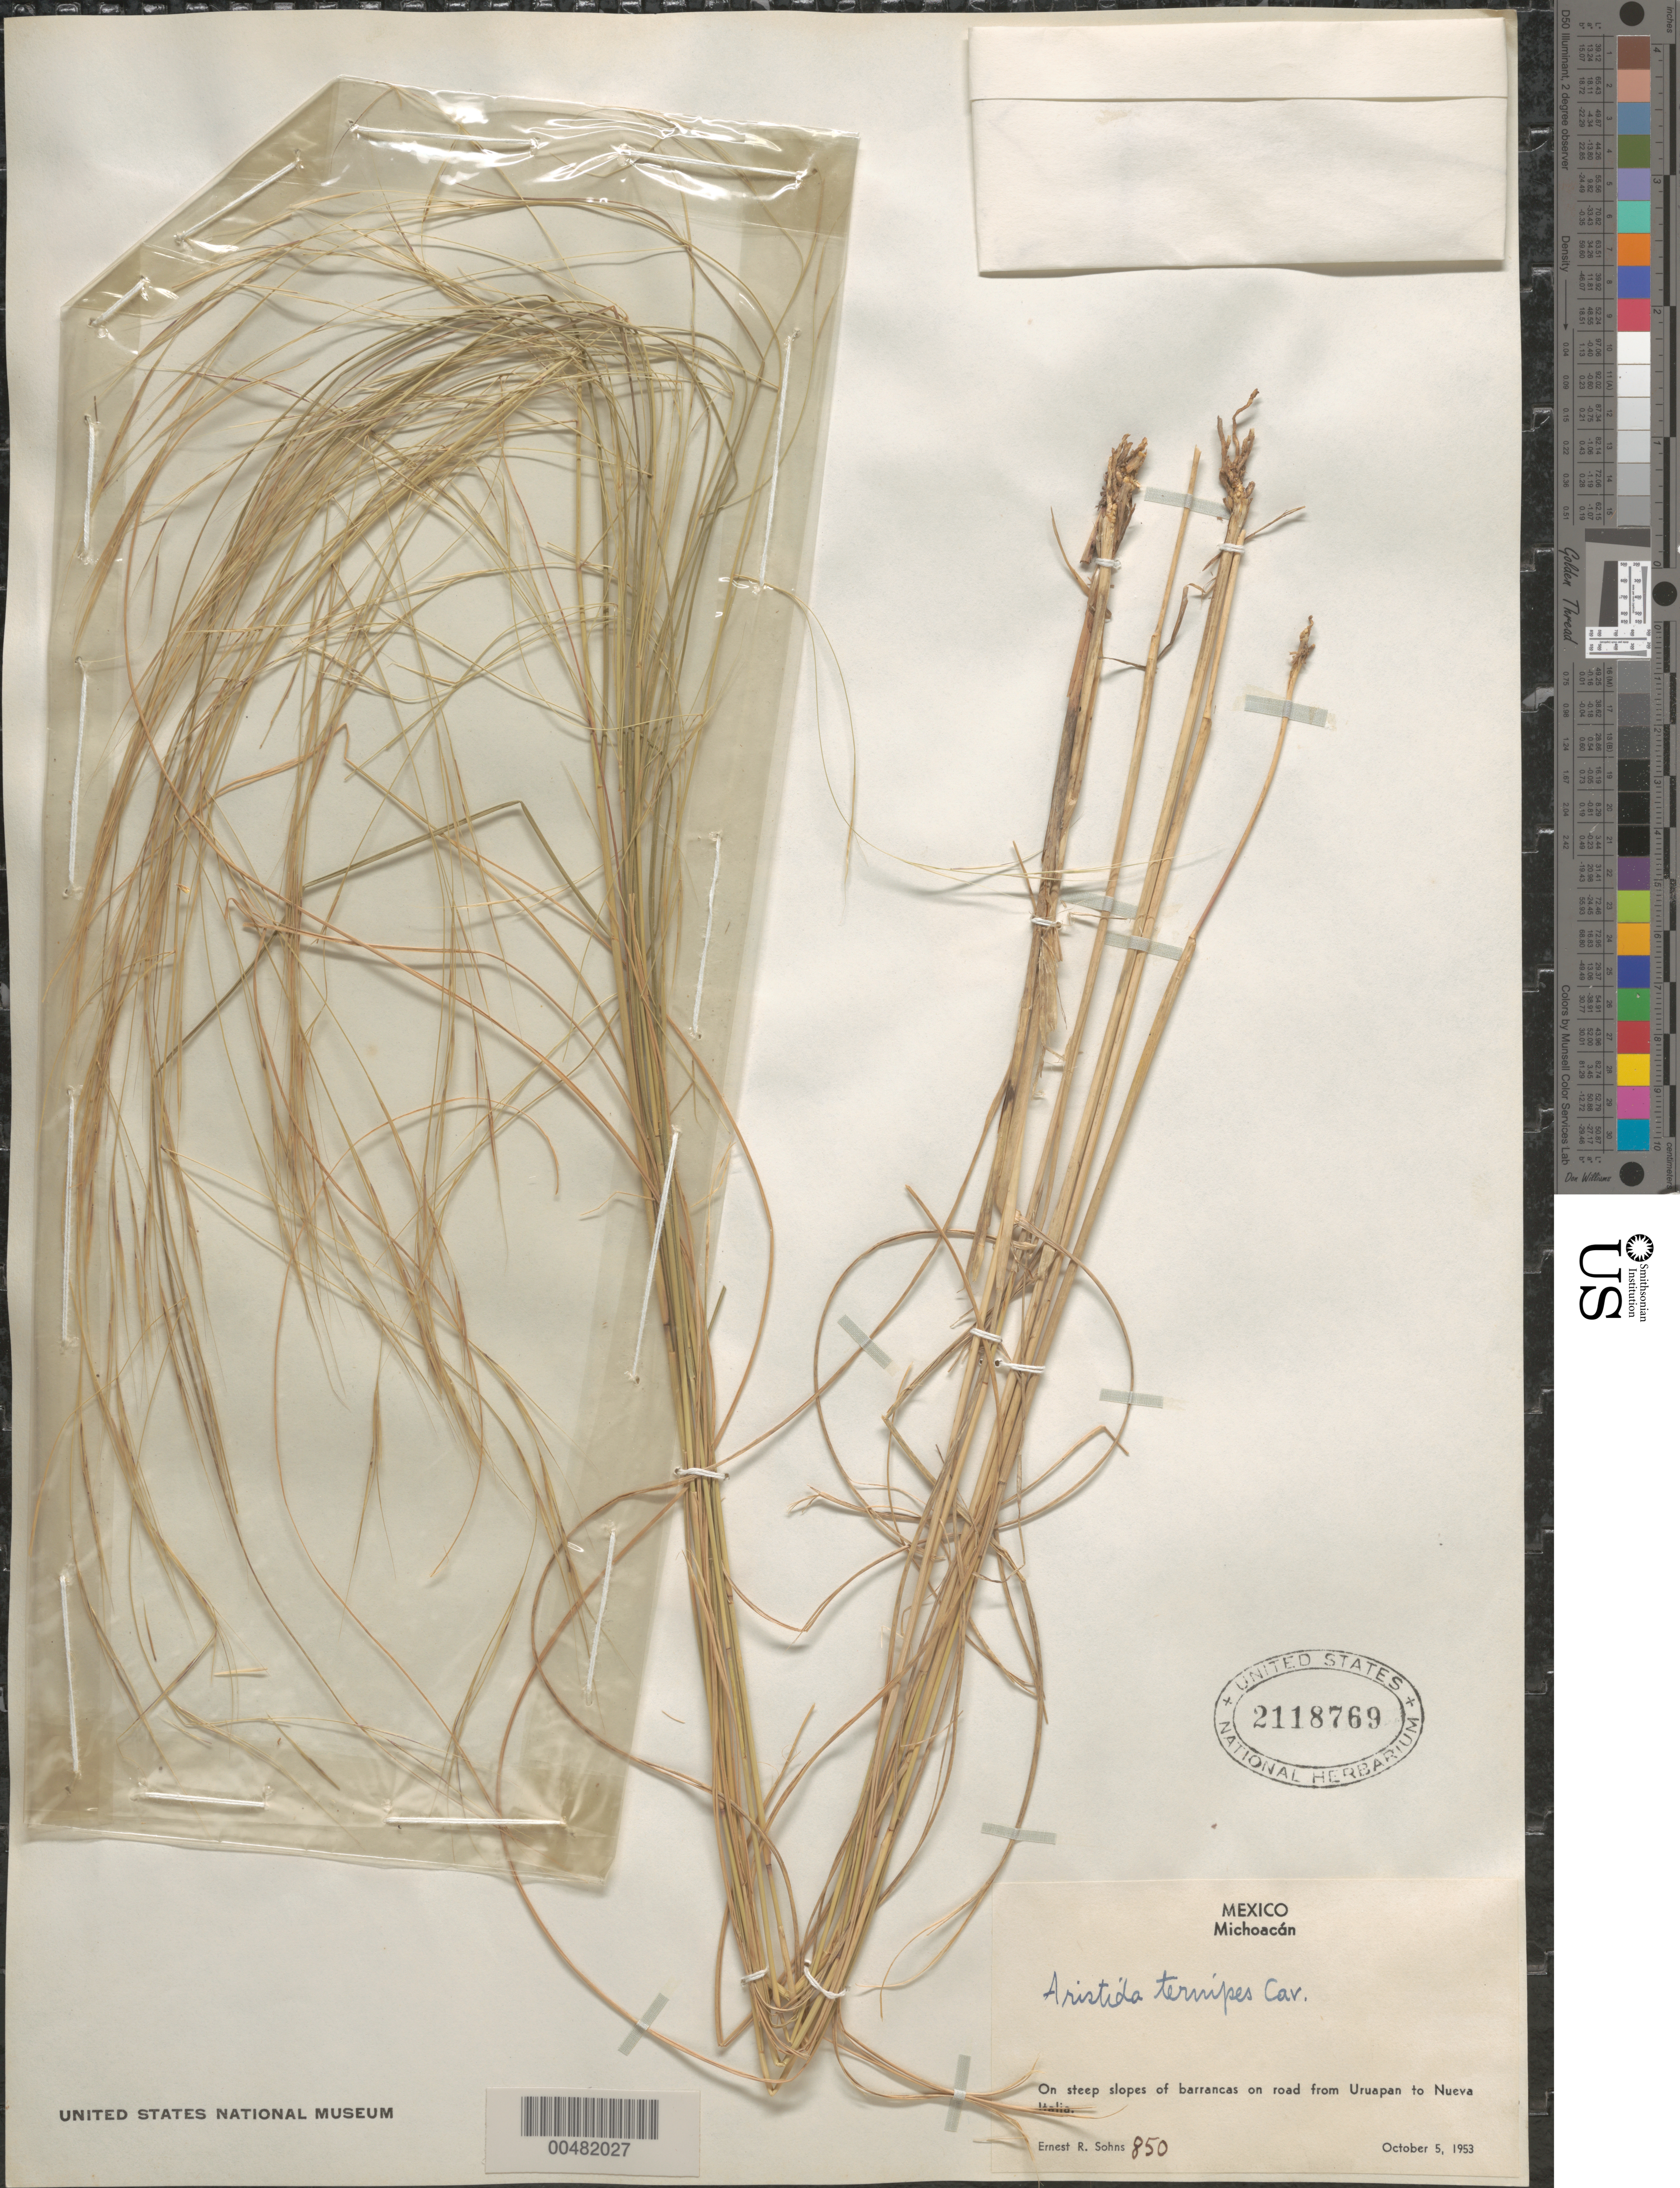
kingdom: Plantae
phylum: Tracheophyta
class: Liliopsida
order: Poales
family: Poaceae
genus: Aristida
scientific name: Aristida ternipes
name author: Cav.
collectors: E. R. Sohns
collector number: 850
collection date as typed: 5 Oct 1953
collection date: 1953-10-05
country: Mexico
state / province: Michoacán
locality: On road from Uruapan to Nueva Italia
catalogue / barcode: US 2118769